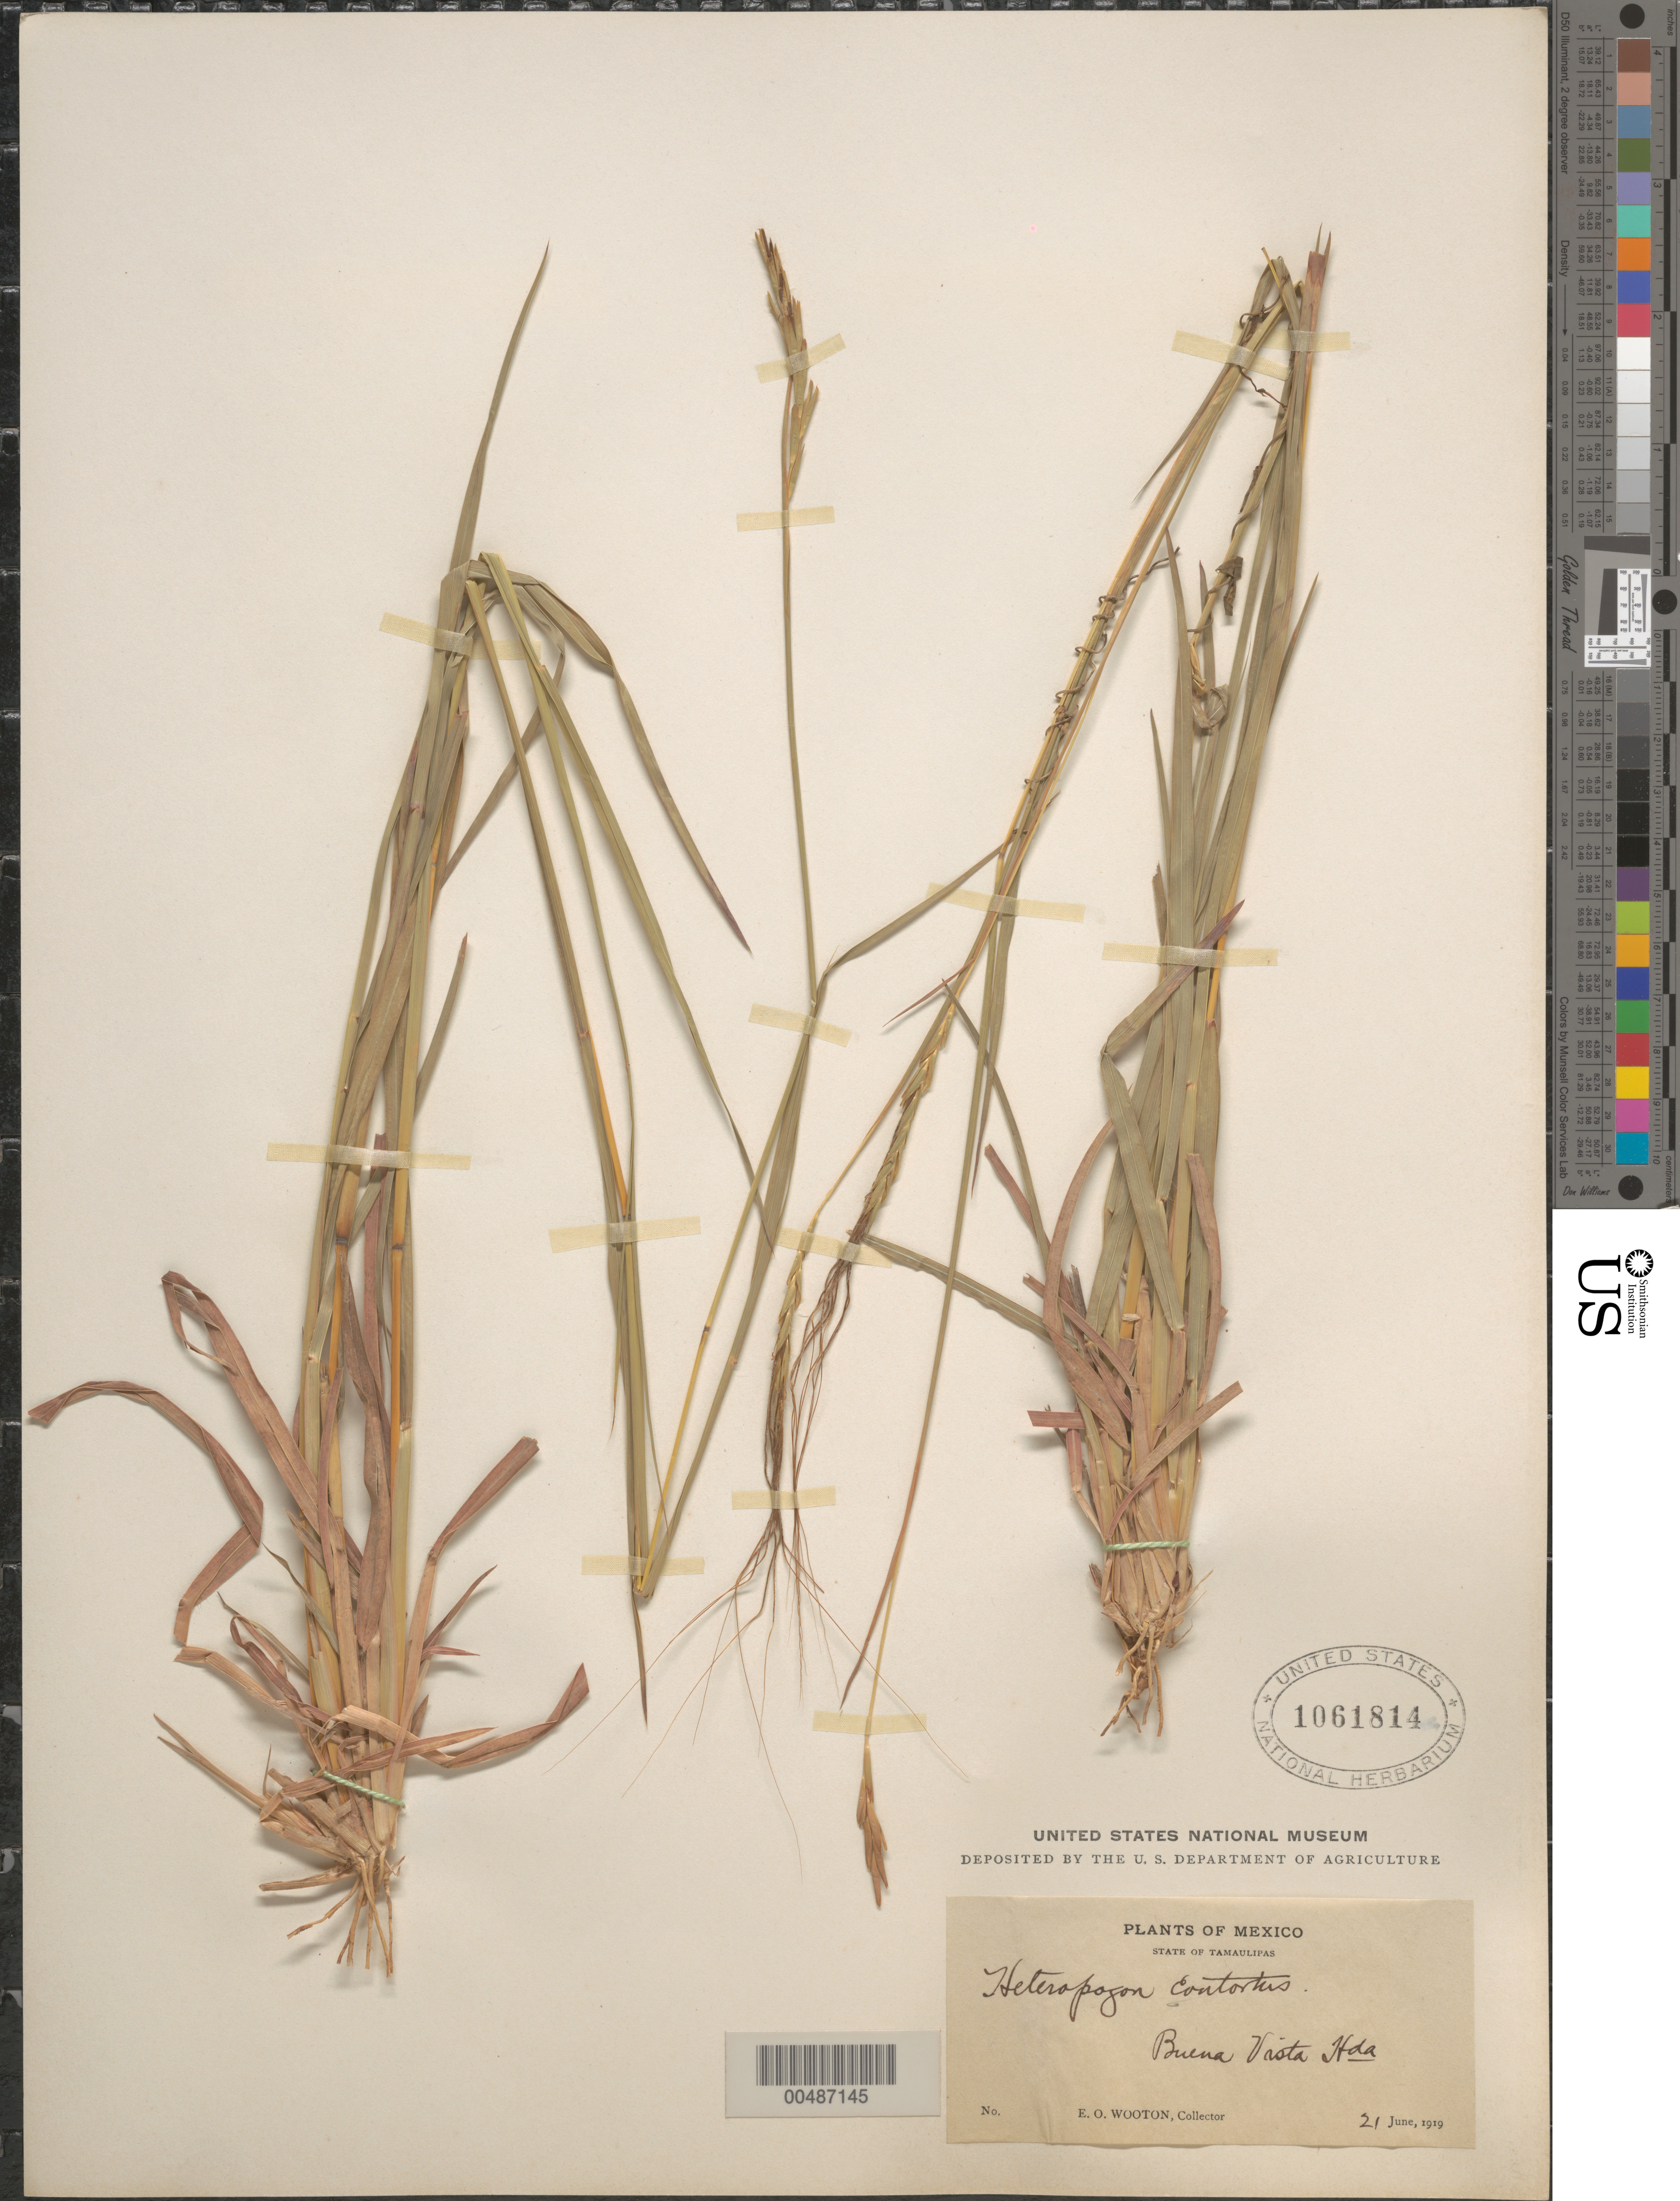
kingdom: Plantae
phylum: Tracheophyta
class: Liliopsida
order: Poales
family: Poaceae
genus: Heteropogon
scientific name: Heteropogon contortus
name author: (L.) P. Beauv. ex Roem. & Schult.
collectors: E. O. Wooton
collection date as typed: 21 Jun 1919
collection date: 1919-06-21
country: Mexico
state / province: Tamaulipas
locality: Buena Vista Hda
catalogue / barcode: US 1061814